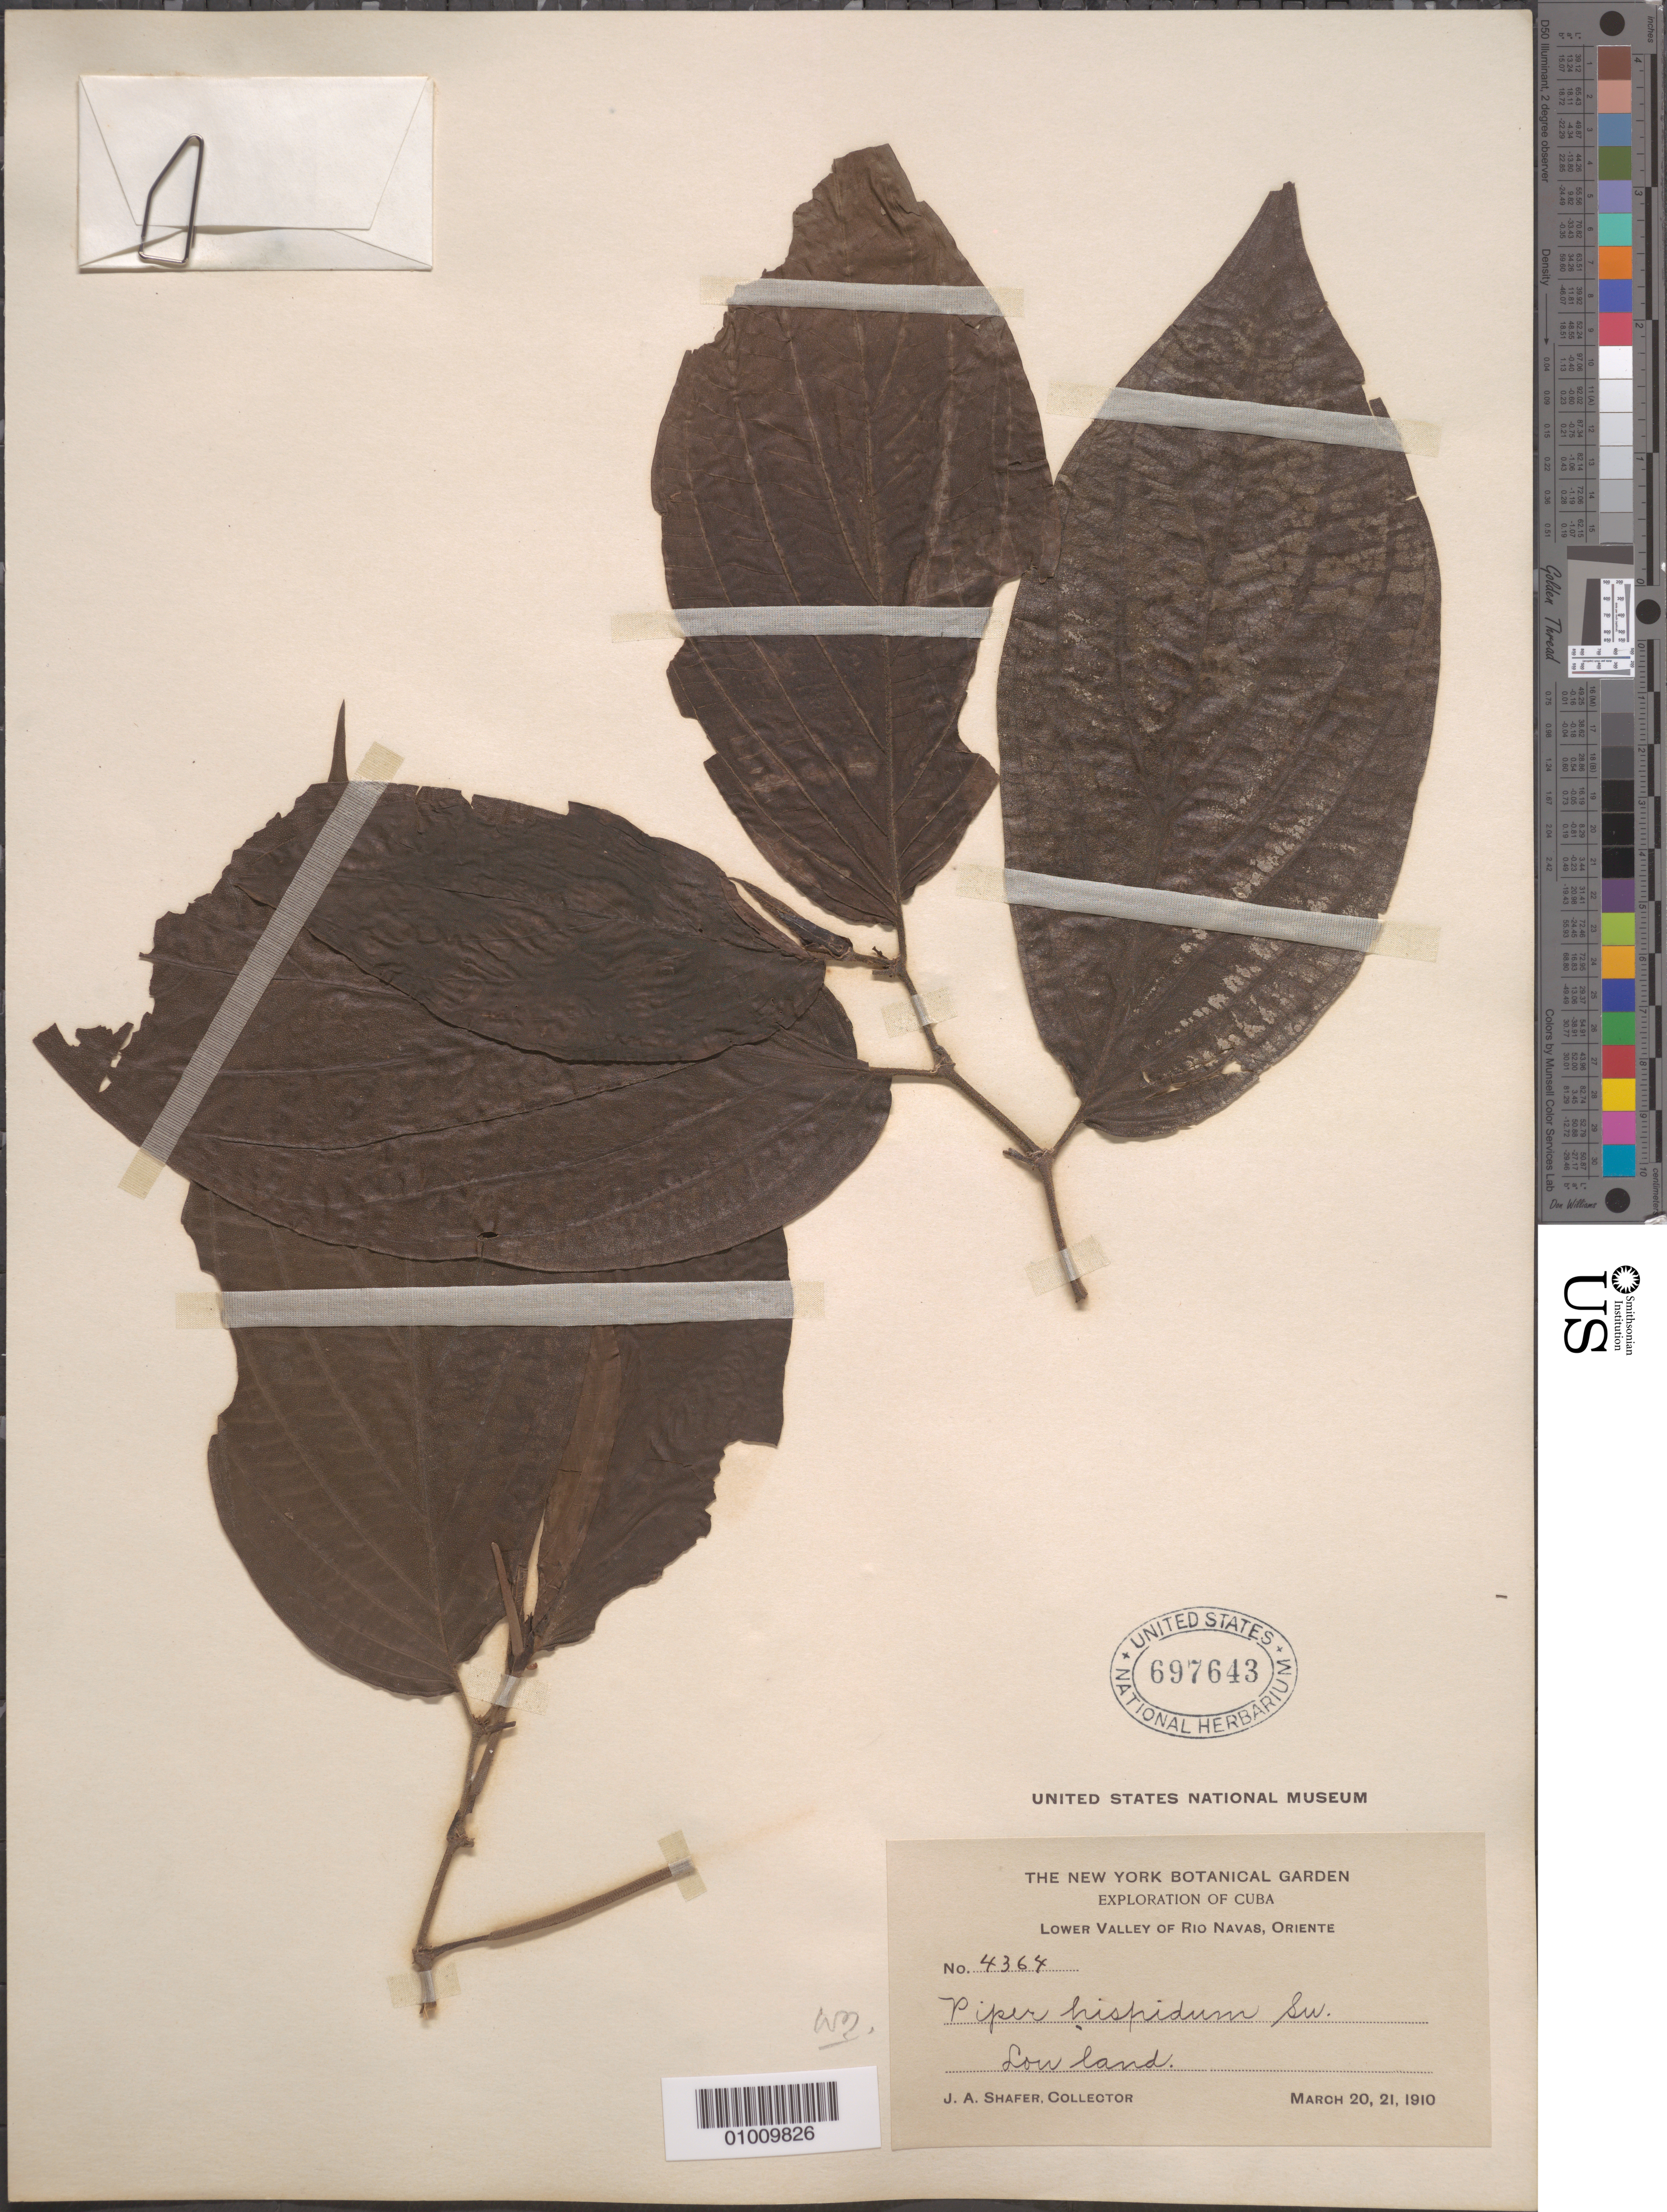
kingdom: Plantae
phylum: Tracheophyta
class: Magnoliopsida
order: Piperales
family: Piperaceae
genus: Piper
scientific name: Piper hispidum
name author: Sw.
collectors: J. A. Shafer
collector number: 4364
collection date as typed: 20 Mar 1910 to 30 Mar 1910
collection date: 1910-03-20/1910-03-30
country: Cuba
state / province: Oriente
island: Cuba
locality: Low land, Lower Valley of Rio Navas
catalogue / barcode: US 697643